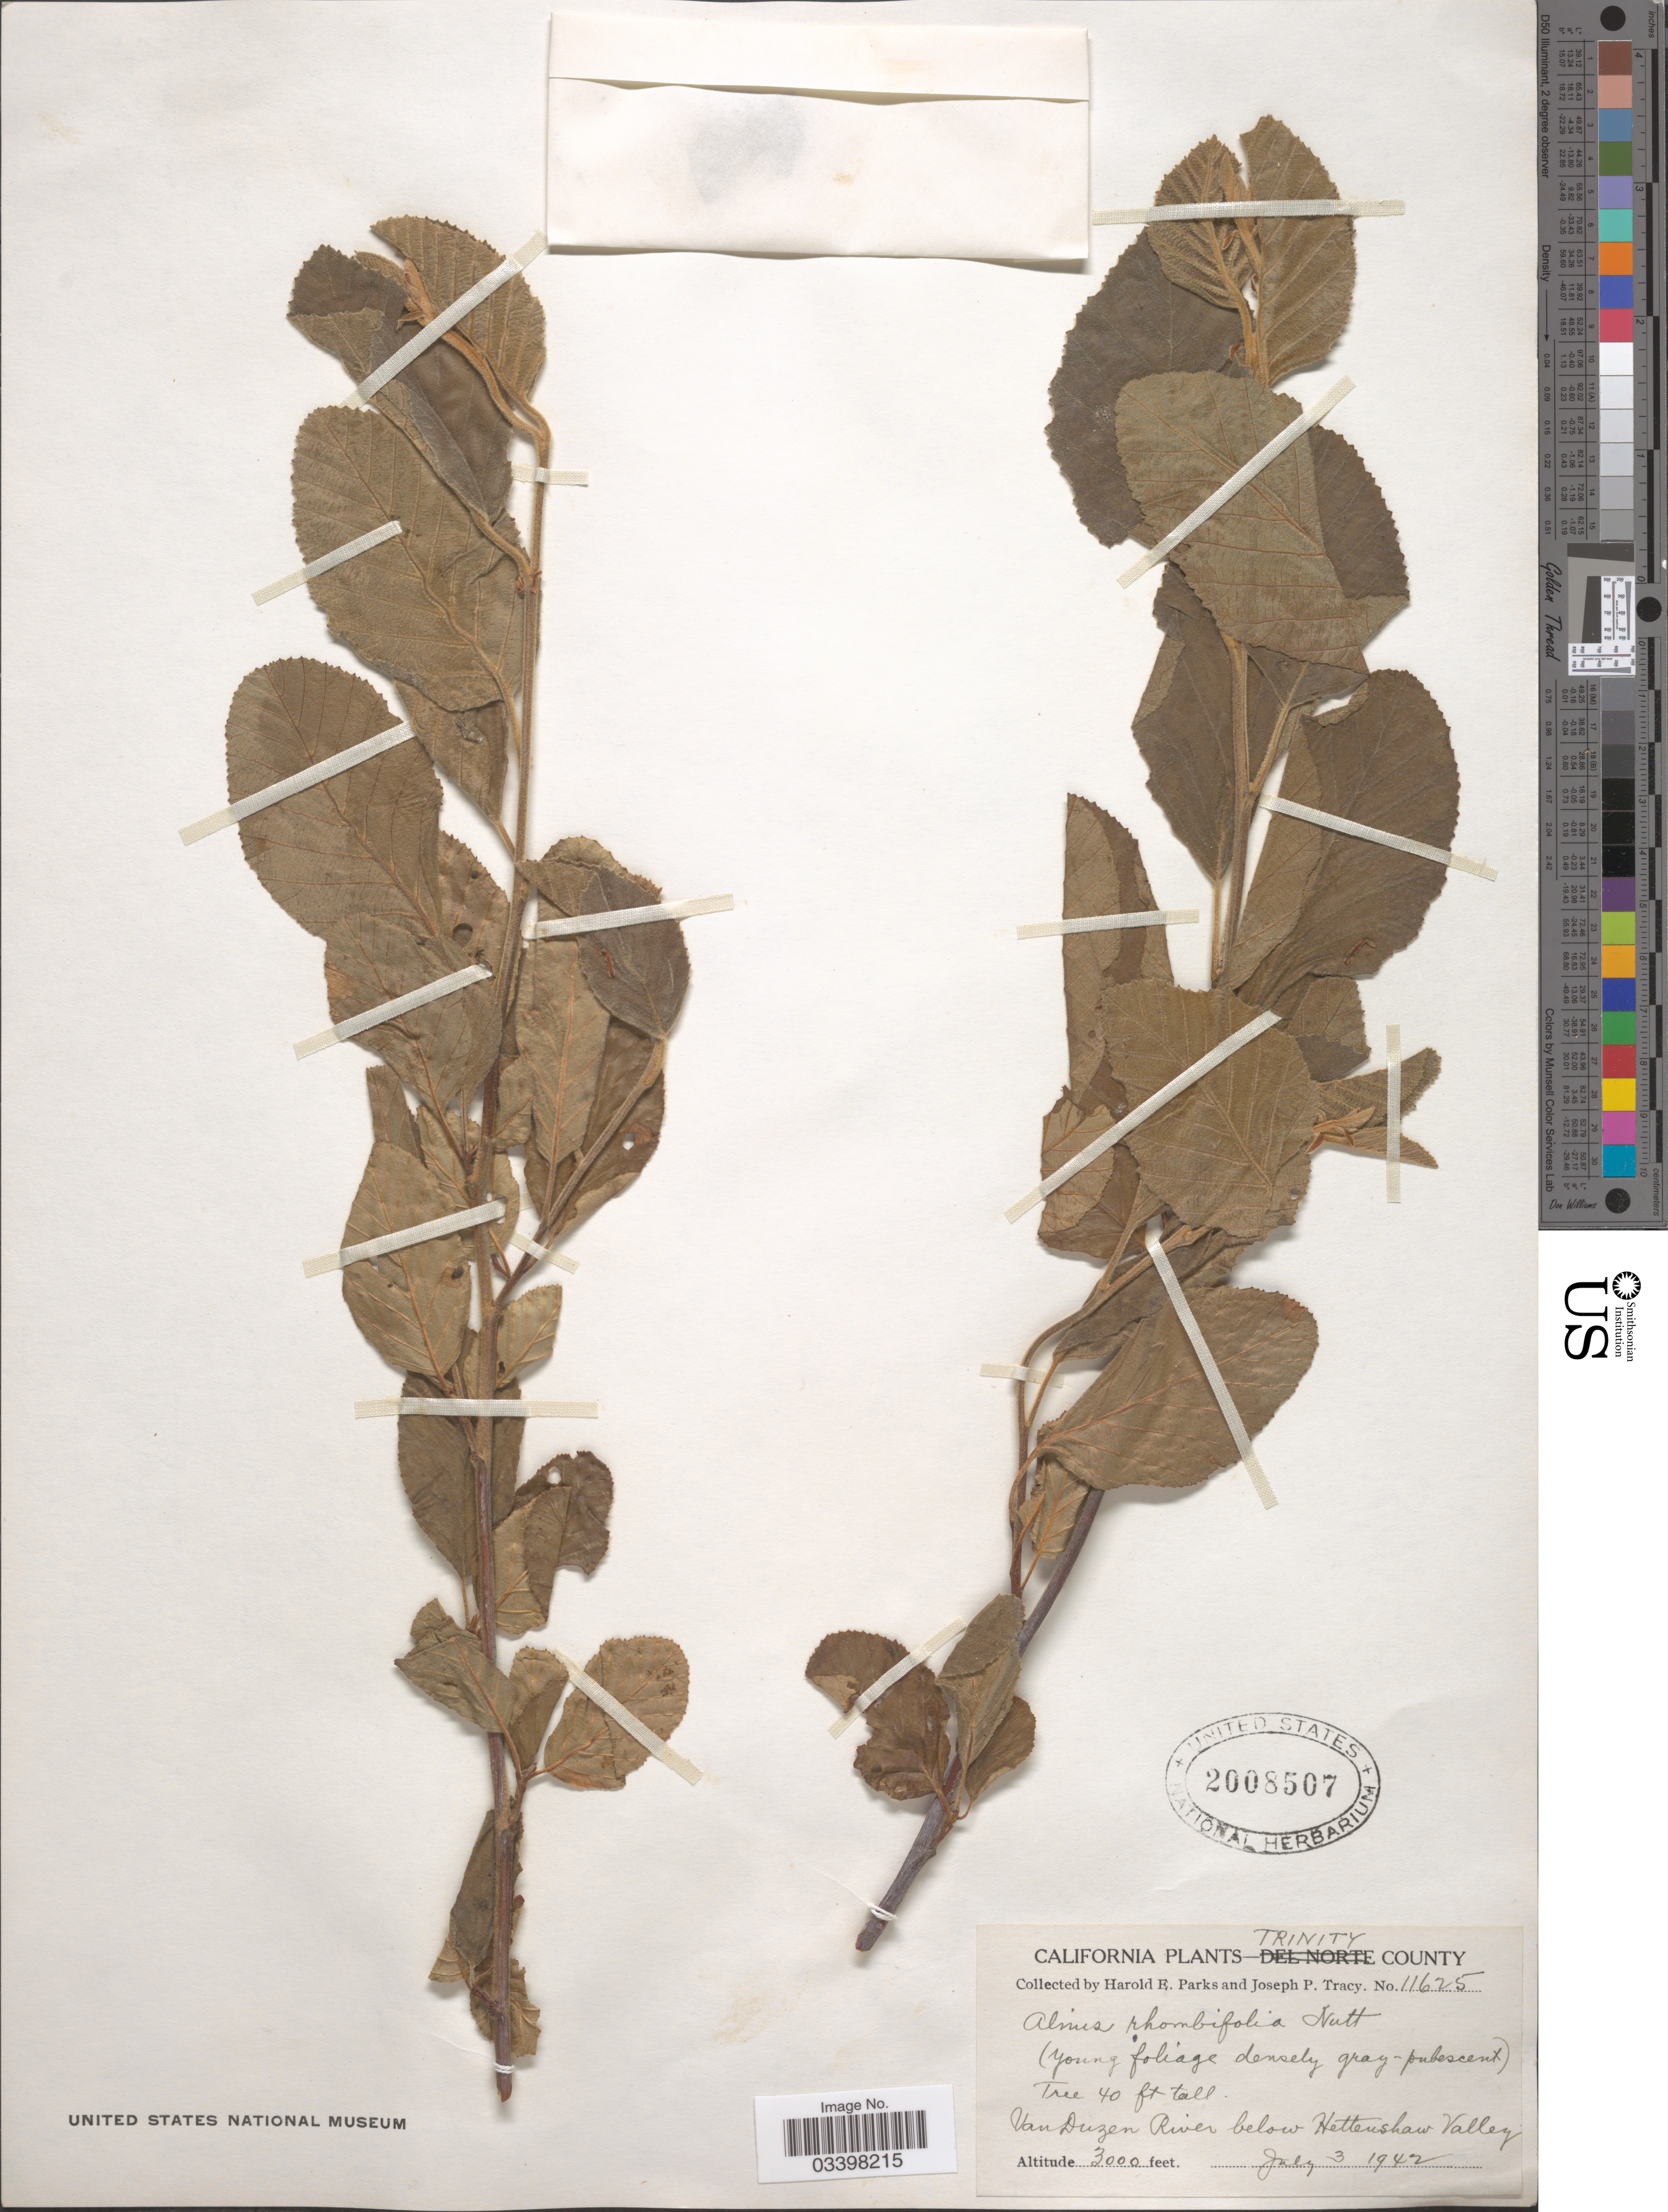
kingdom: Plantae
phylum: Tracheophyta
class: Magnoliopsida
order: Fagales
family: Betulaceae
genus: Alnus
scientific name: Alnus rhombifolia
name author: Nutt.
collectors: H. E. Parks & J. Tracy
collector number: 11625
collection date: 1942-07-03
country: United States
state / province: California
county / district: Trinity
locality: Trinity County. Van Duzen River below Hettenshaw Valley.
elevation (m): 914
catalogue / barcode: US 2008507